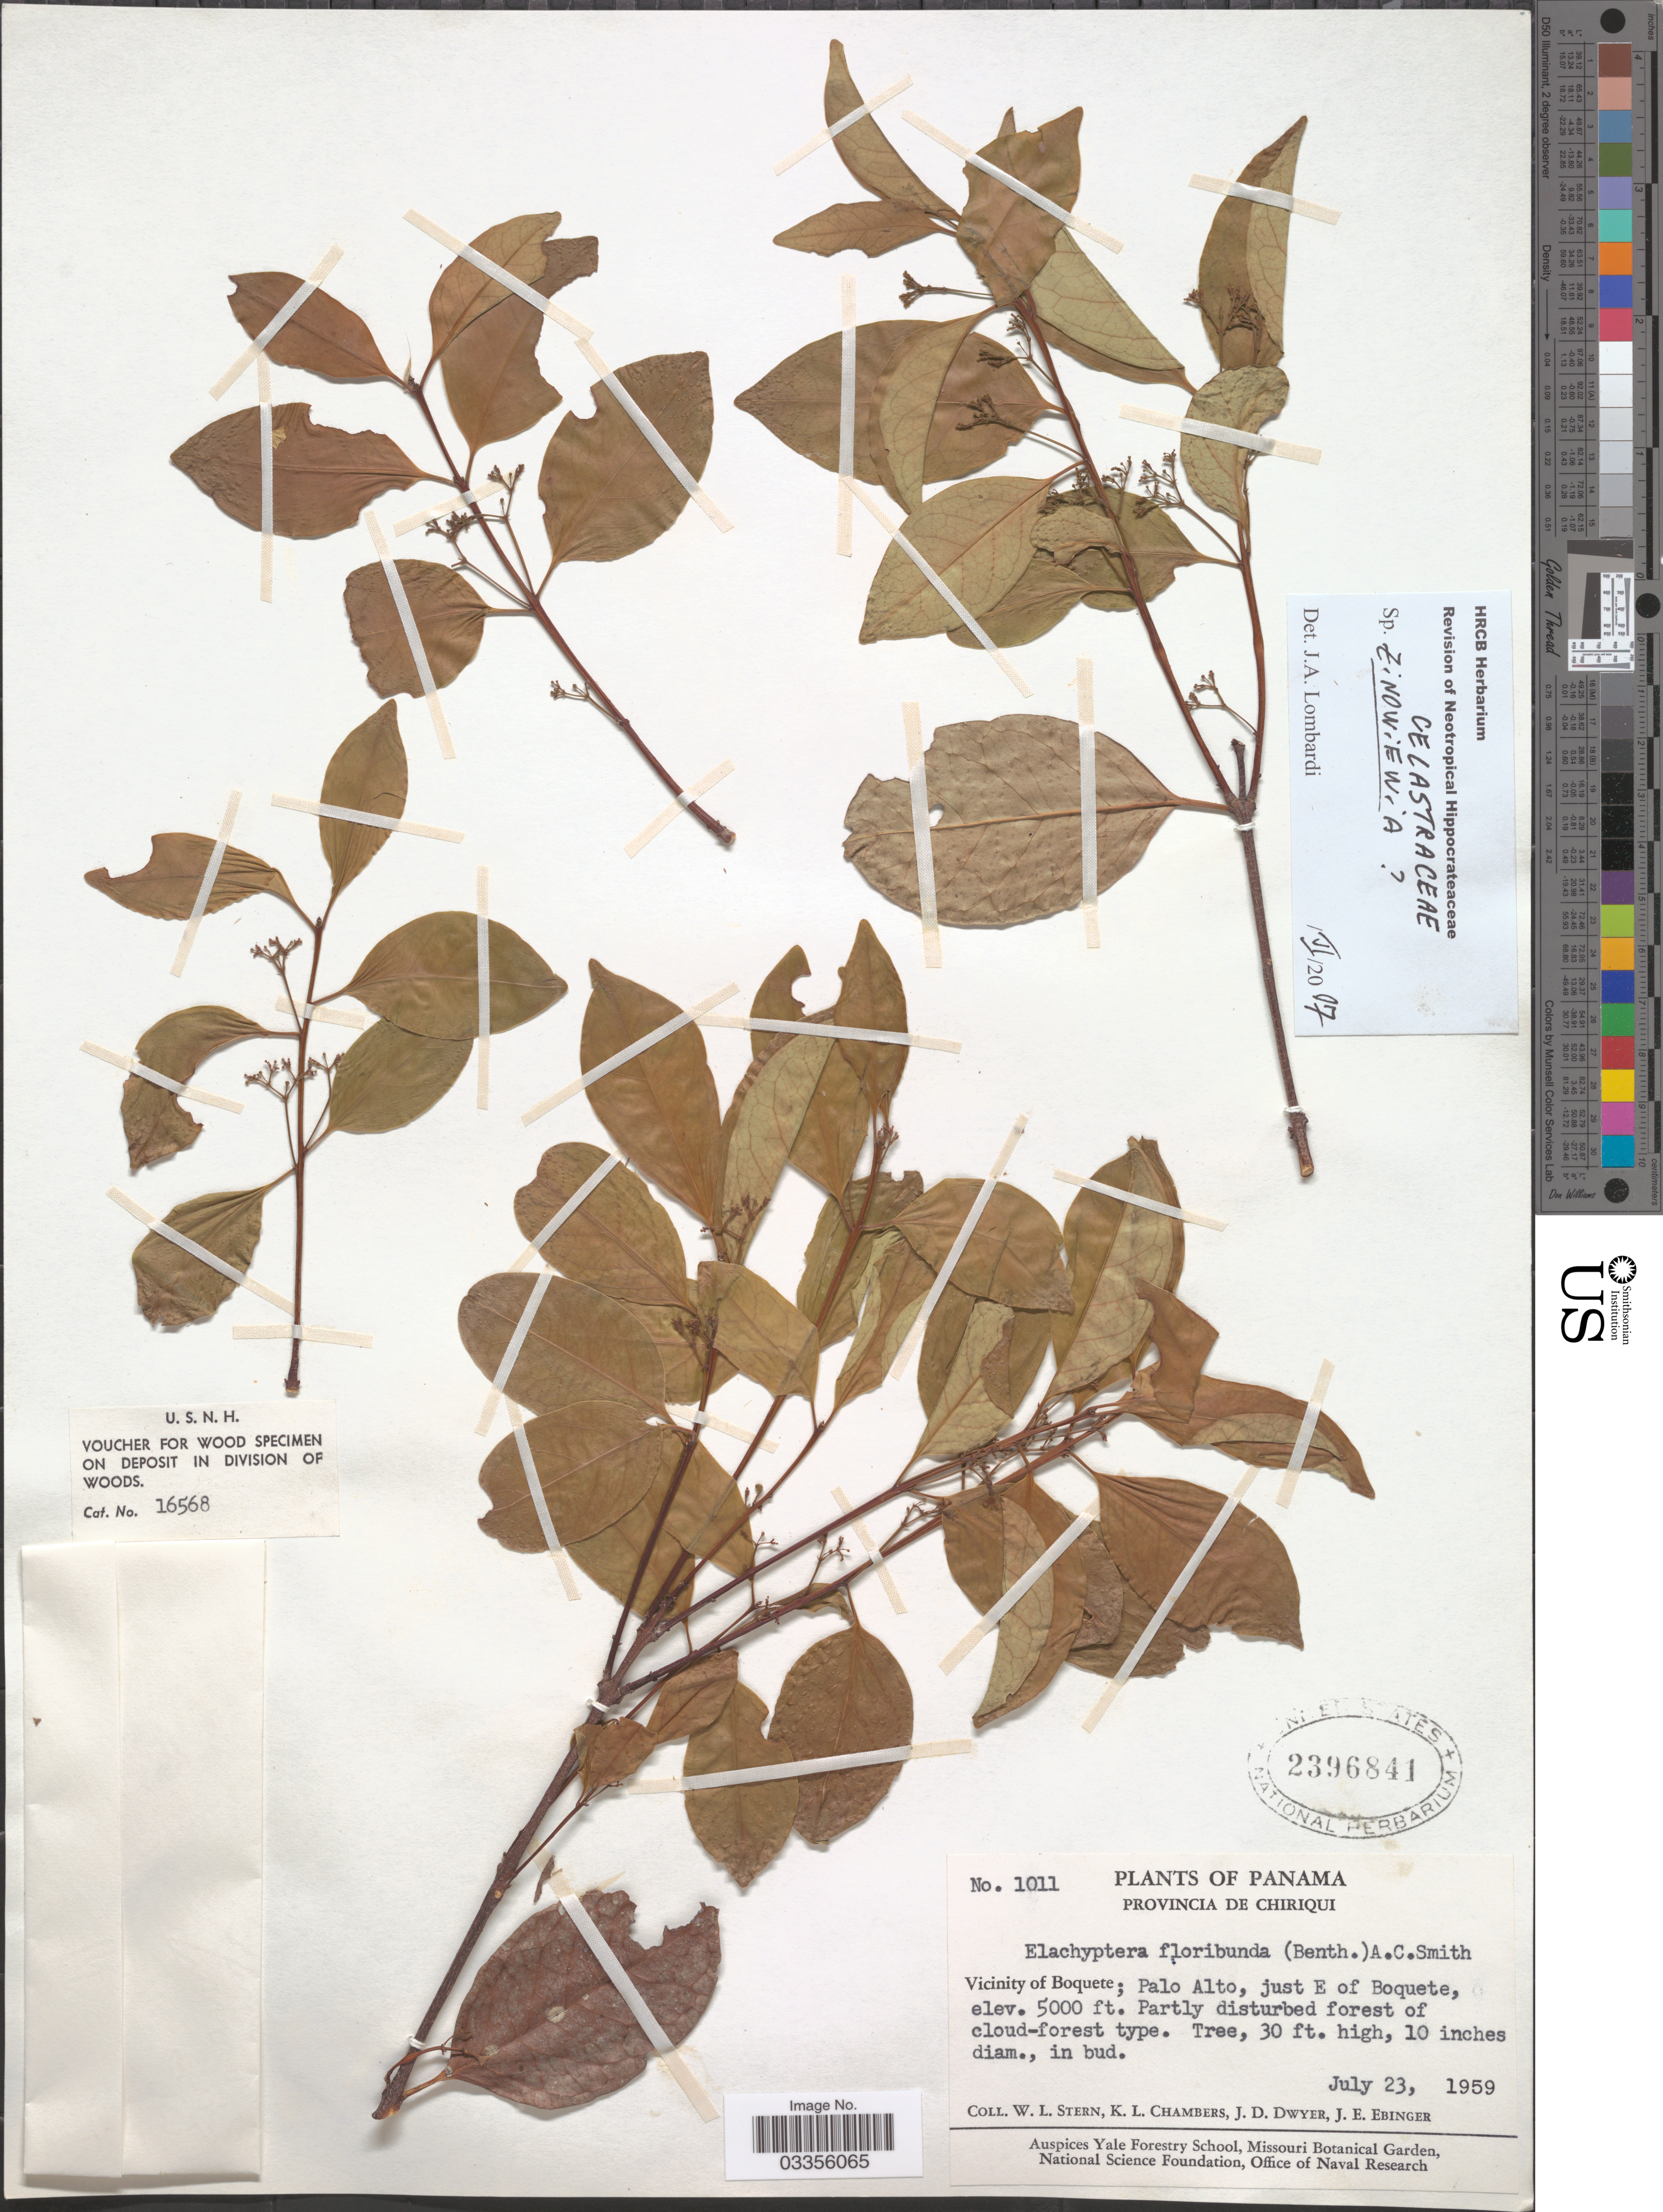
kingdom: Plantae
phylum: Tracheophyta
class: Magnoliopsida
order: Celastrales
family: Celastraceae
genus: Zinowiewia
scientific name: Zinowiewia sp.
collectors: W. L. Stern, K. Chambers, J. D. Dwyer & J. Ebinger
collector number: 1011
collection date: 1959-07-23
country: Panama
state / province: Chiriqui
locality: Vicinity of Boquete; Palo Alto, just E of Boquete.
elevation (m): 1524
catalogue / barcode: US 2396841